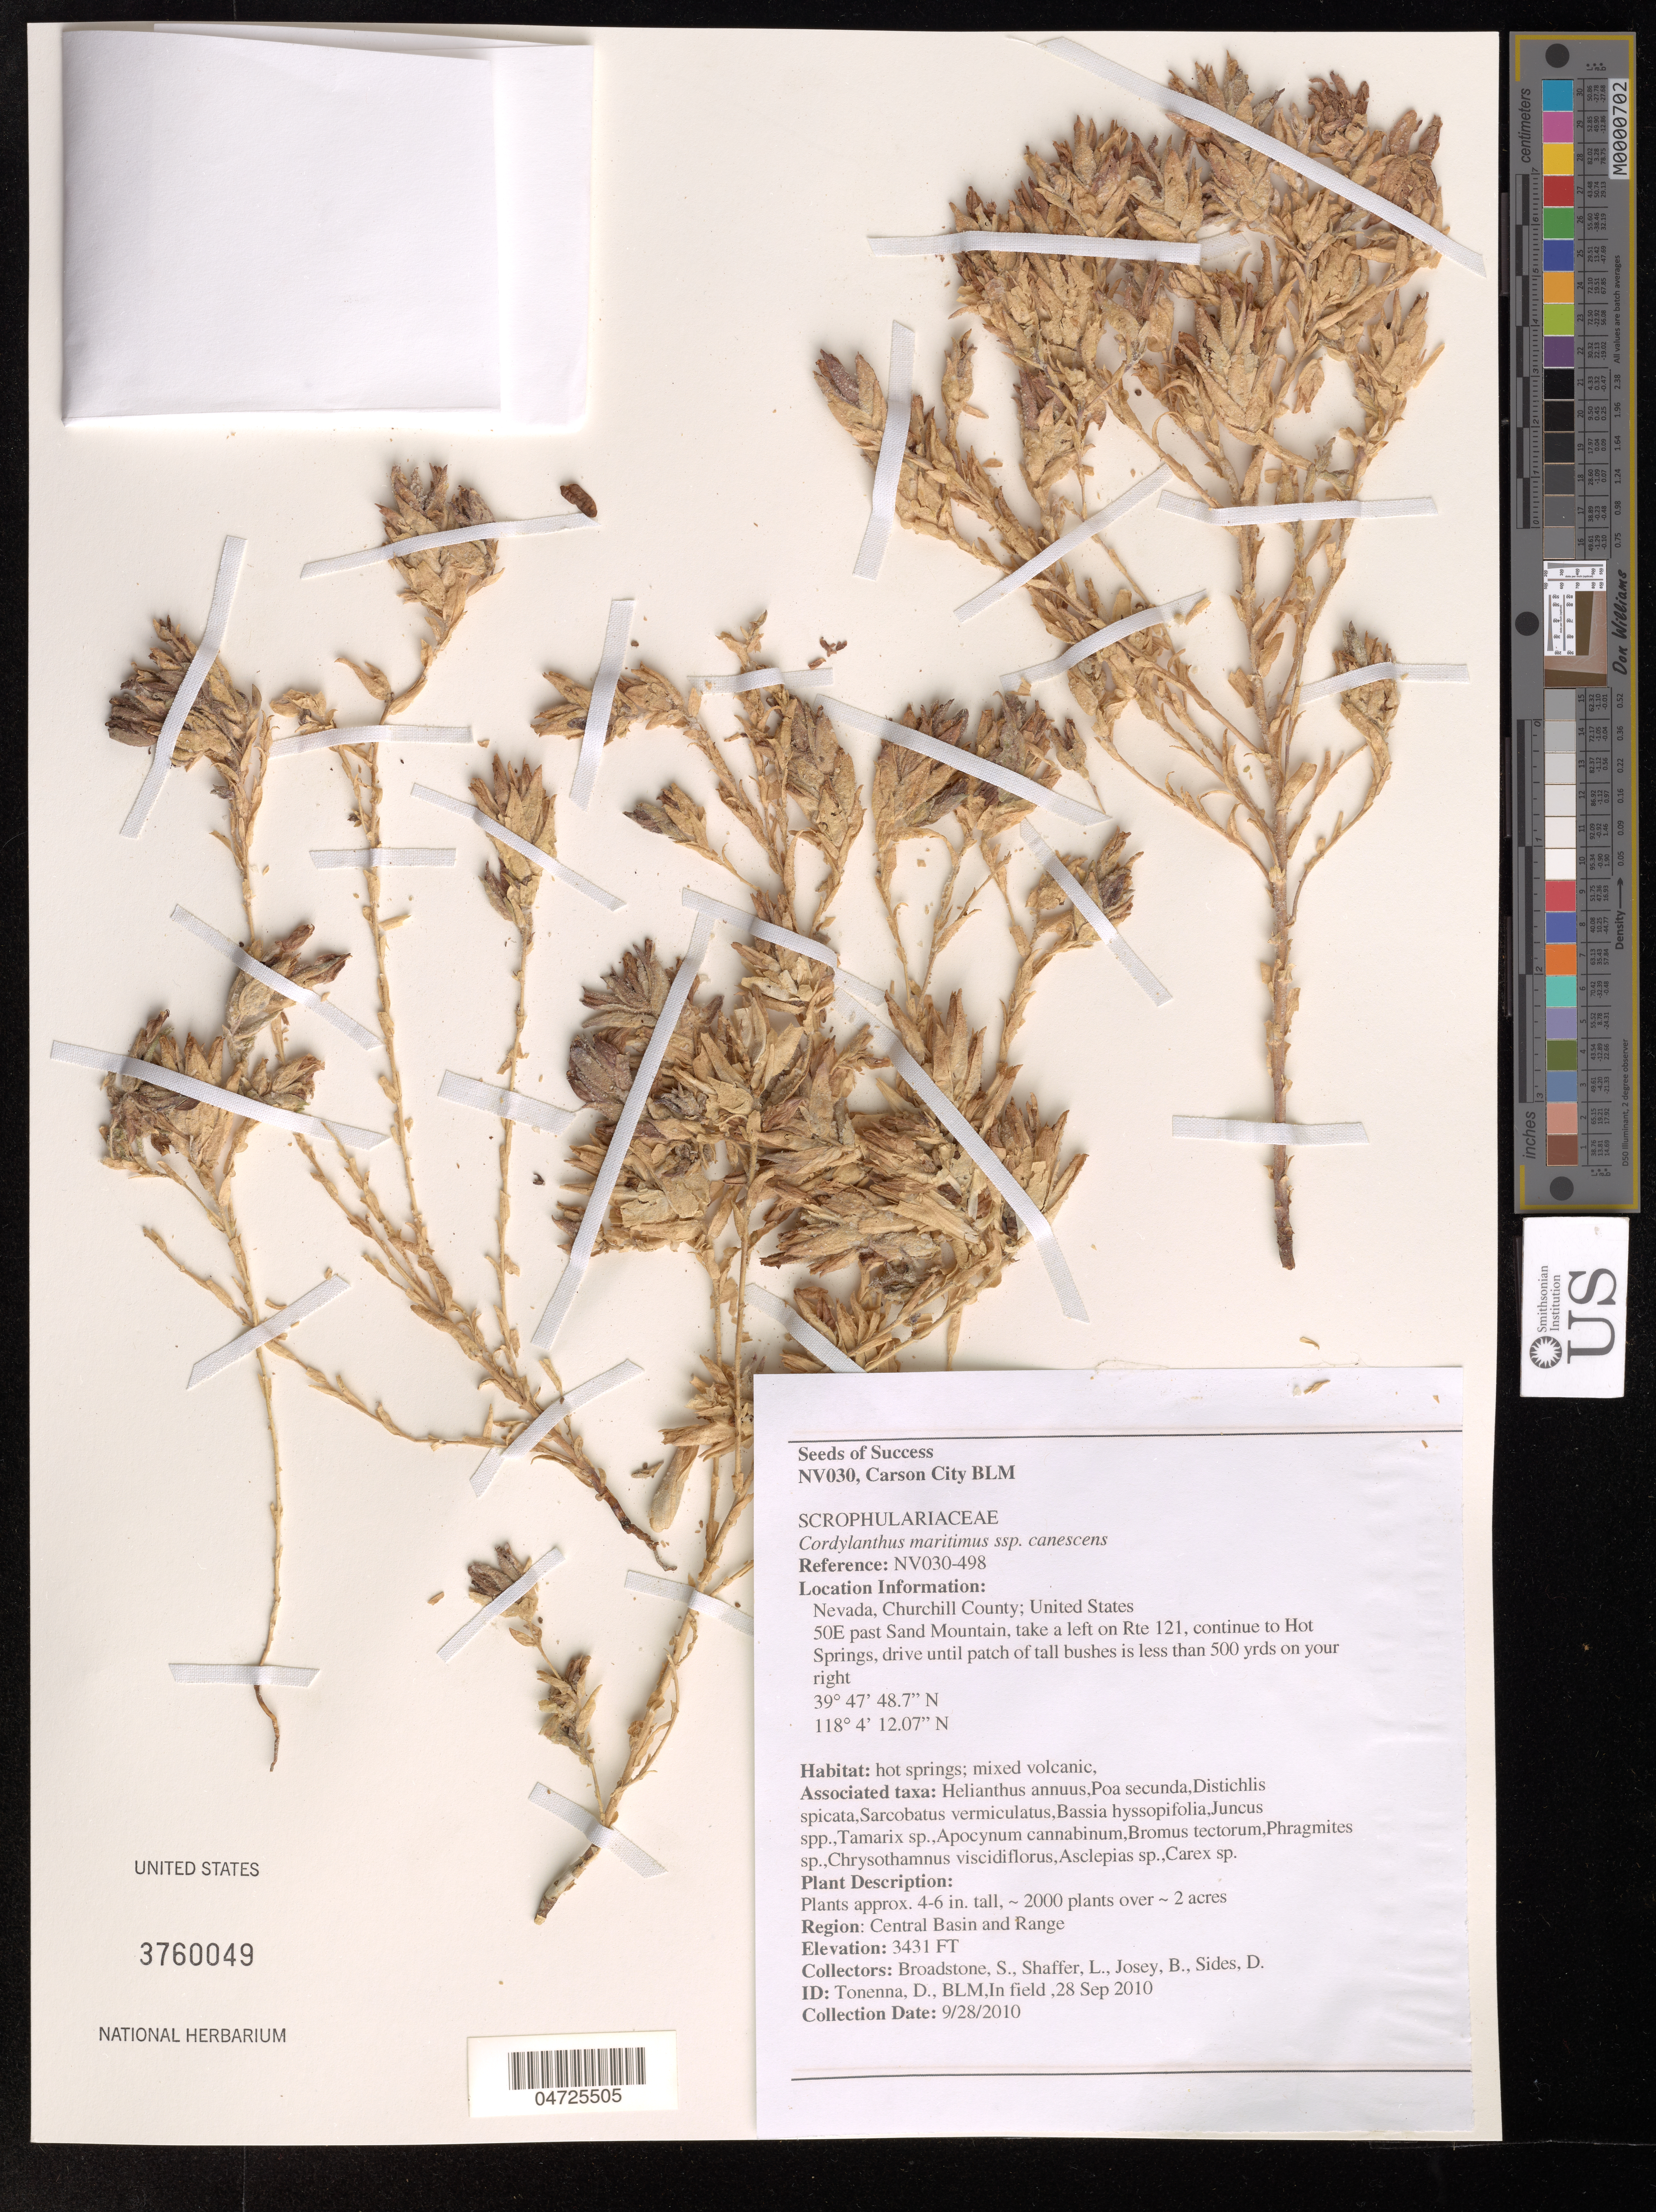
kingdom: Plantae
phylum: Tracheophyta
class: Magnoliopsida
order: Lamiales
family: Orobanchaceae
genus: Cordylanthus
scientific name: Cordylanthus maritimus subsp. canescens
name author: (A. Gray) T.I. Chuang & Heckard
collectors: S. Broadstone, L. Shaffer, B. Josey & D. Sides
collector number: NV030-498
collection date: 2010-09-28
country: United States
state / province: Nevada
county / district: Churchill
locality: Churchill County. 50E past Sand Mountain, take a left on Rte 121, continue to Hot Springs, drive until patch of tall bushes is less than 500 yrds on your right. Region: Central Basin and Range.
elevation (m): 1046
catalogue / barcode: US 3760049